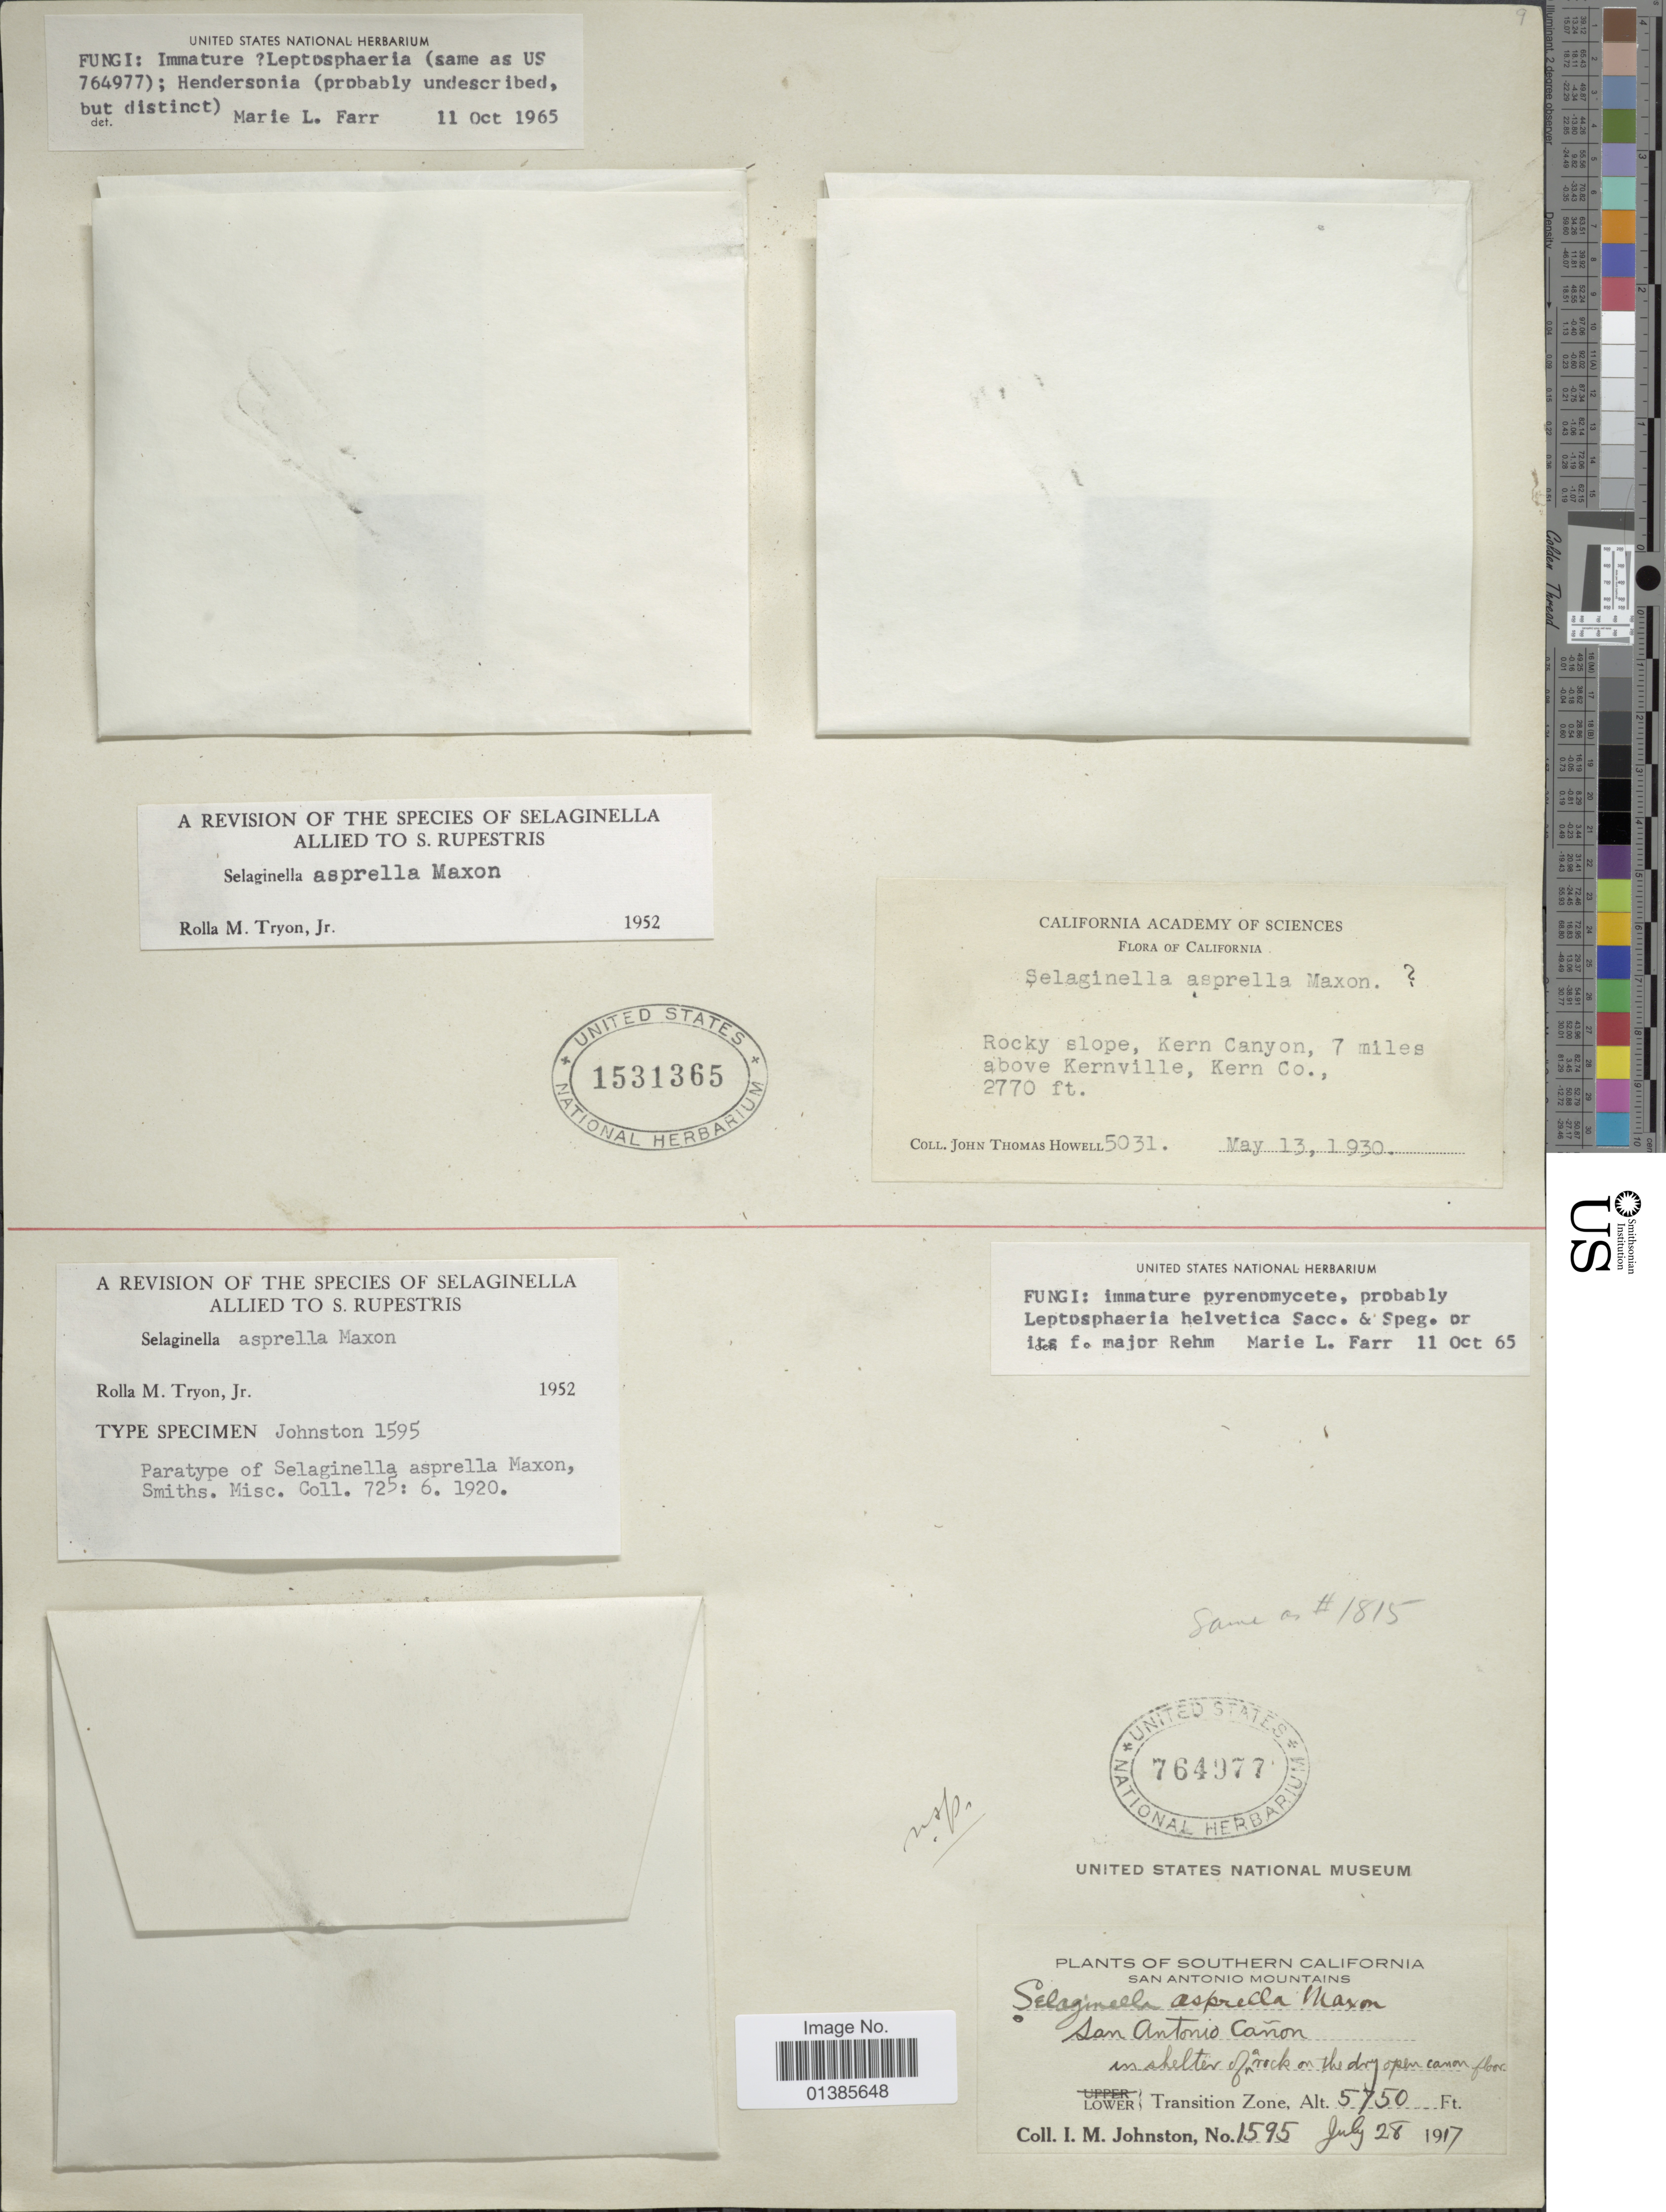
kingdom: Plantae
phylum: Tracheophyta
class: Lycopodiopsida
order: Selaginellales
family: Selaginellaceae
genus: Selaginella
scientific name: Selaginella asprella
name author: Maxon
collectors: I.M. Johnston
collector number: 1595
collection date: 1917-07-28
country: United States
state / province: California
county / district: Los Angeles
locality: Southern California. San Antonio Mountains. San Antonio Cañon. Lower Transition Zone.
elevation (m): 1753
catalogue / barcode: US 764977